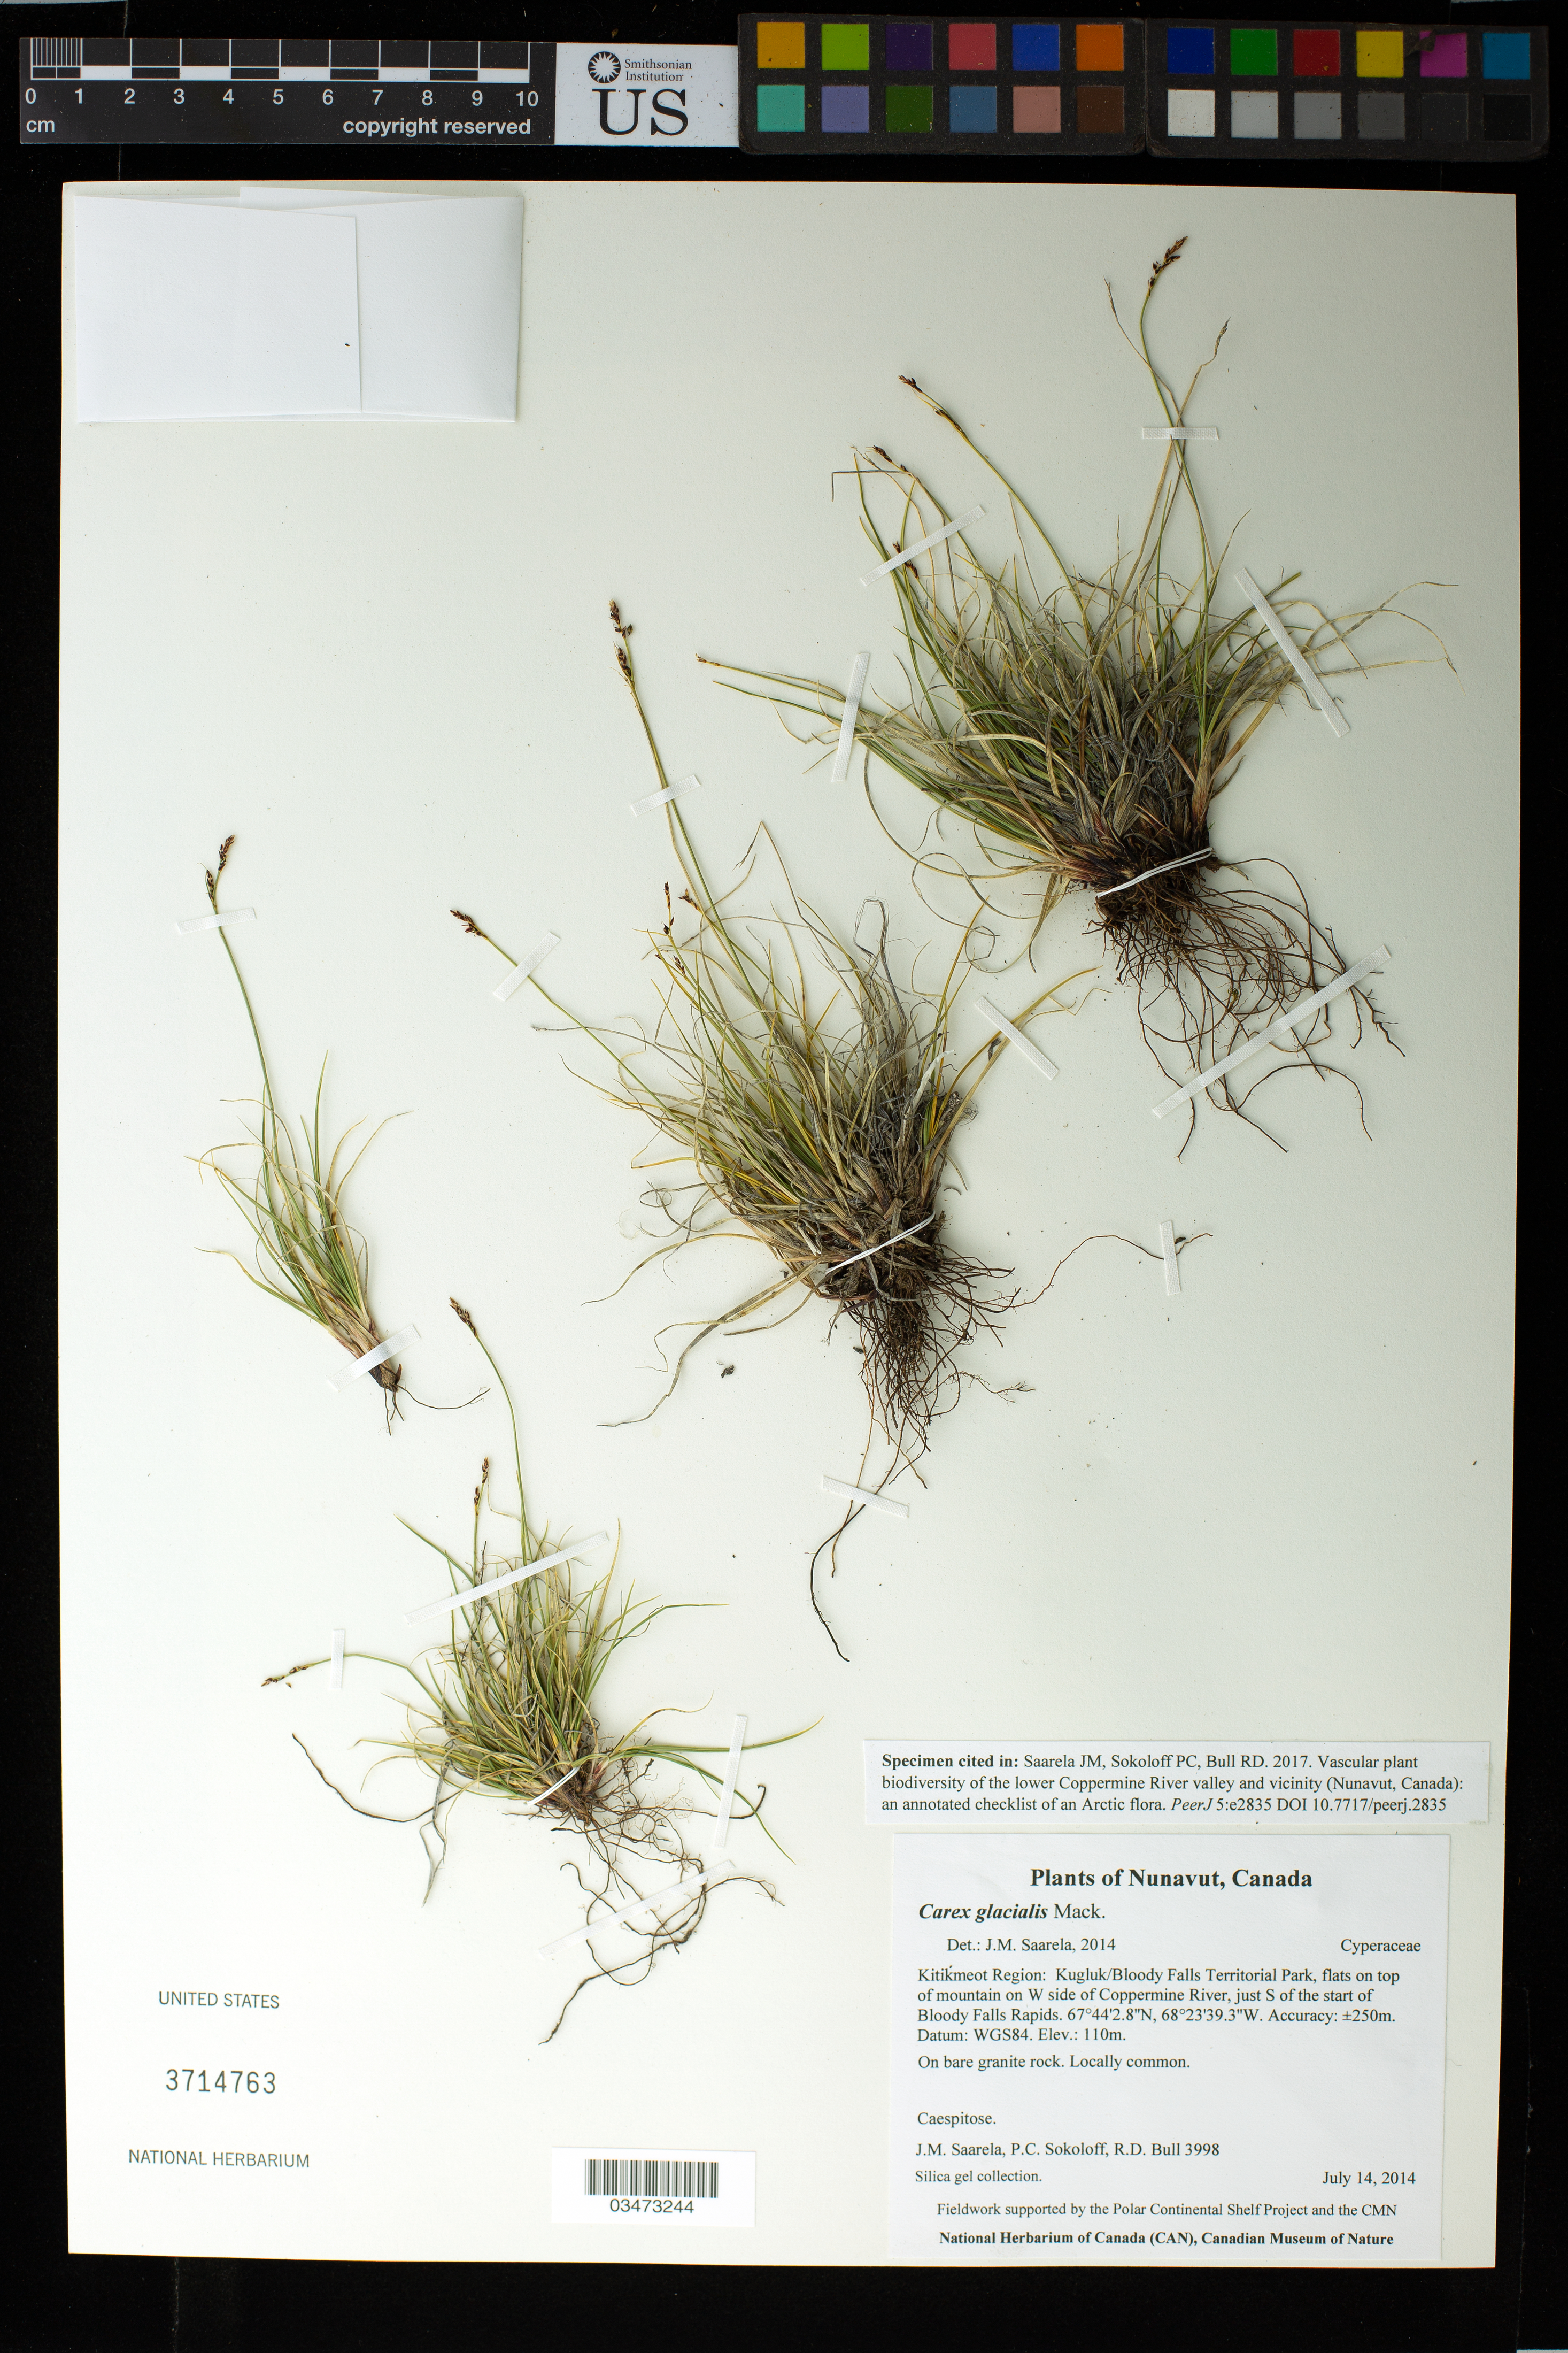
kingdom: Plantae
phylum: Tracheophyta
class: Liliopsida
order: Poales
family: Cyperaceae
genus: Carex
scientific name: Carex glacialis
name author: Mack.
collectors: J. Saarela, P. Sokoloff & R. Bull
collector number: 3998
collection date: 2014-07-14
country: Canada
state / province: Nunavut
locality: Kitikmeot Region: Kugluk/Bloody Falls Territorial Park, flats on top of mountain on W side of Coppermine River, just S of the start of Bloody Falls Rapids.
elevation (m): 110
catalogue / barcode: US 3714763